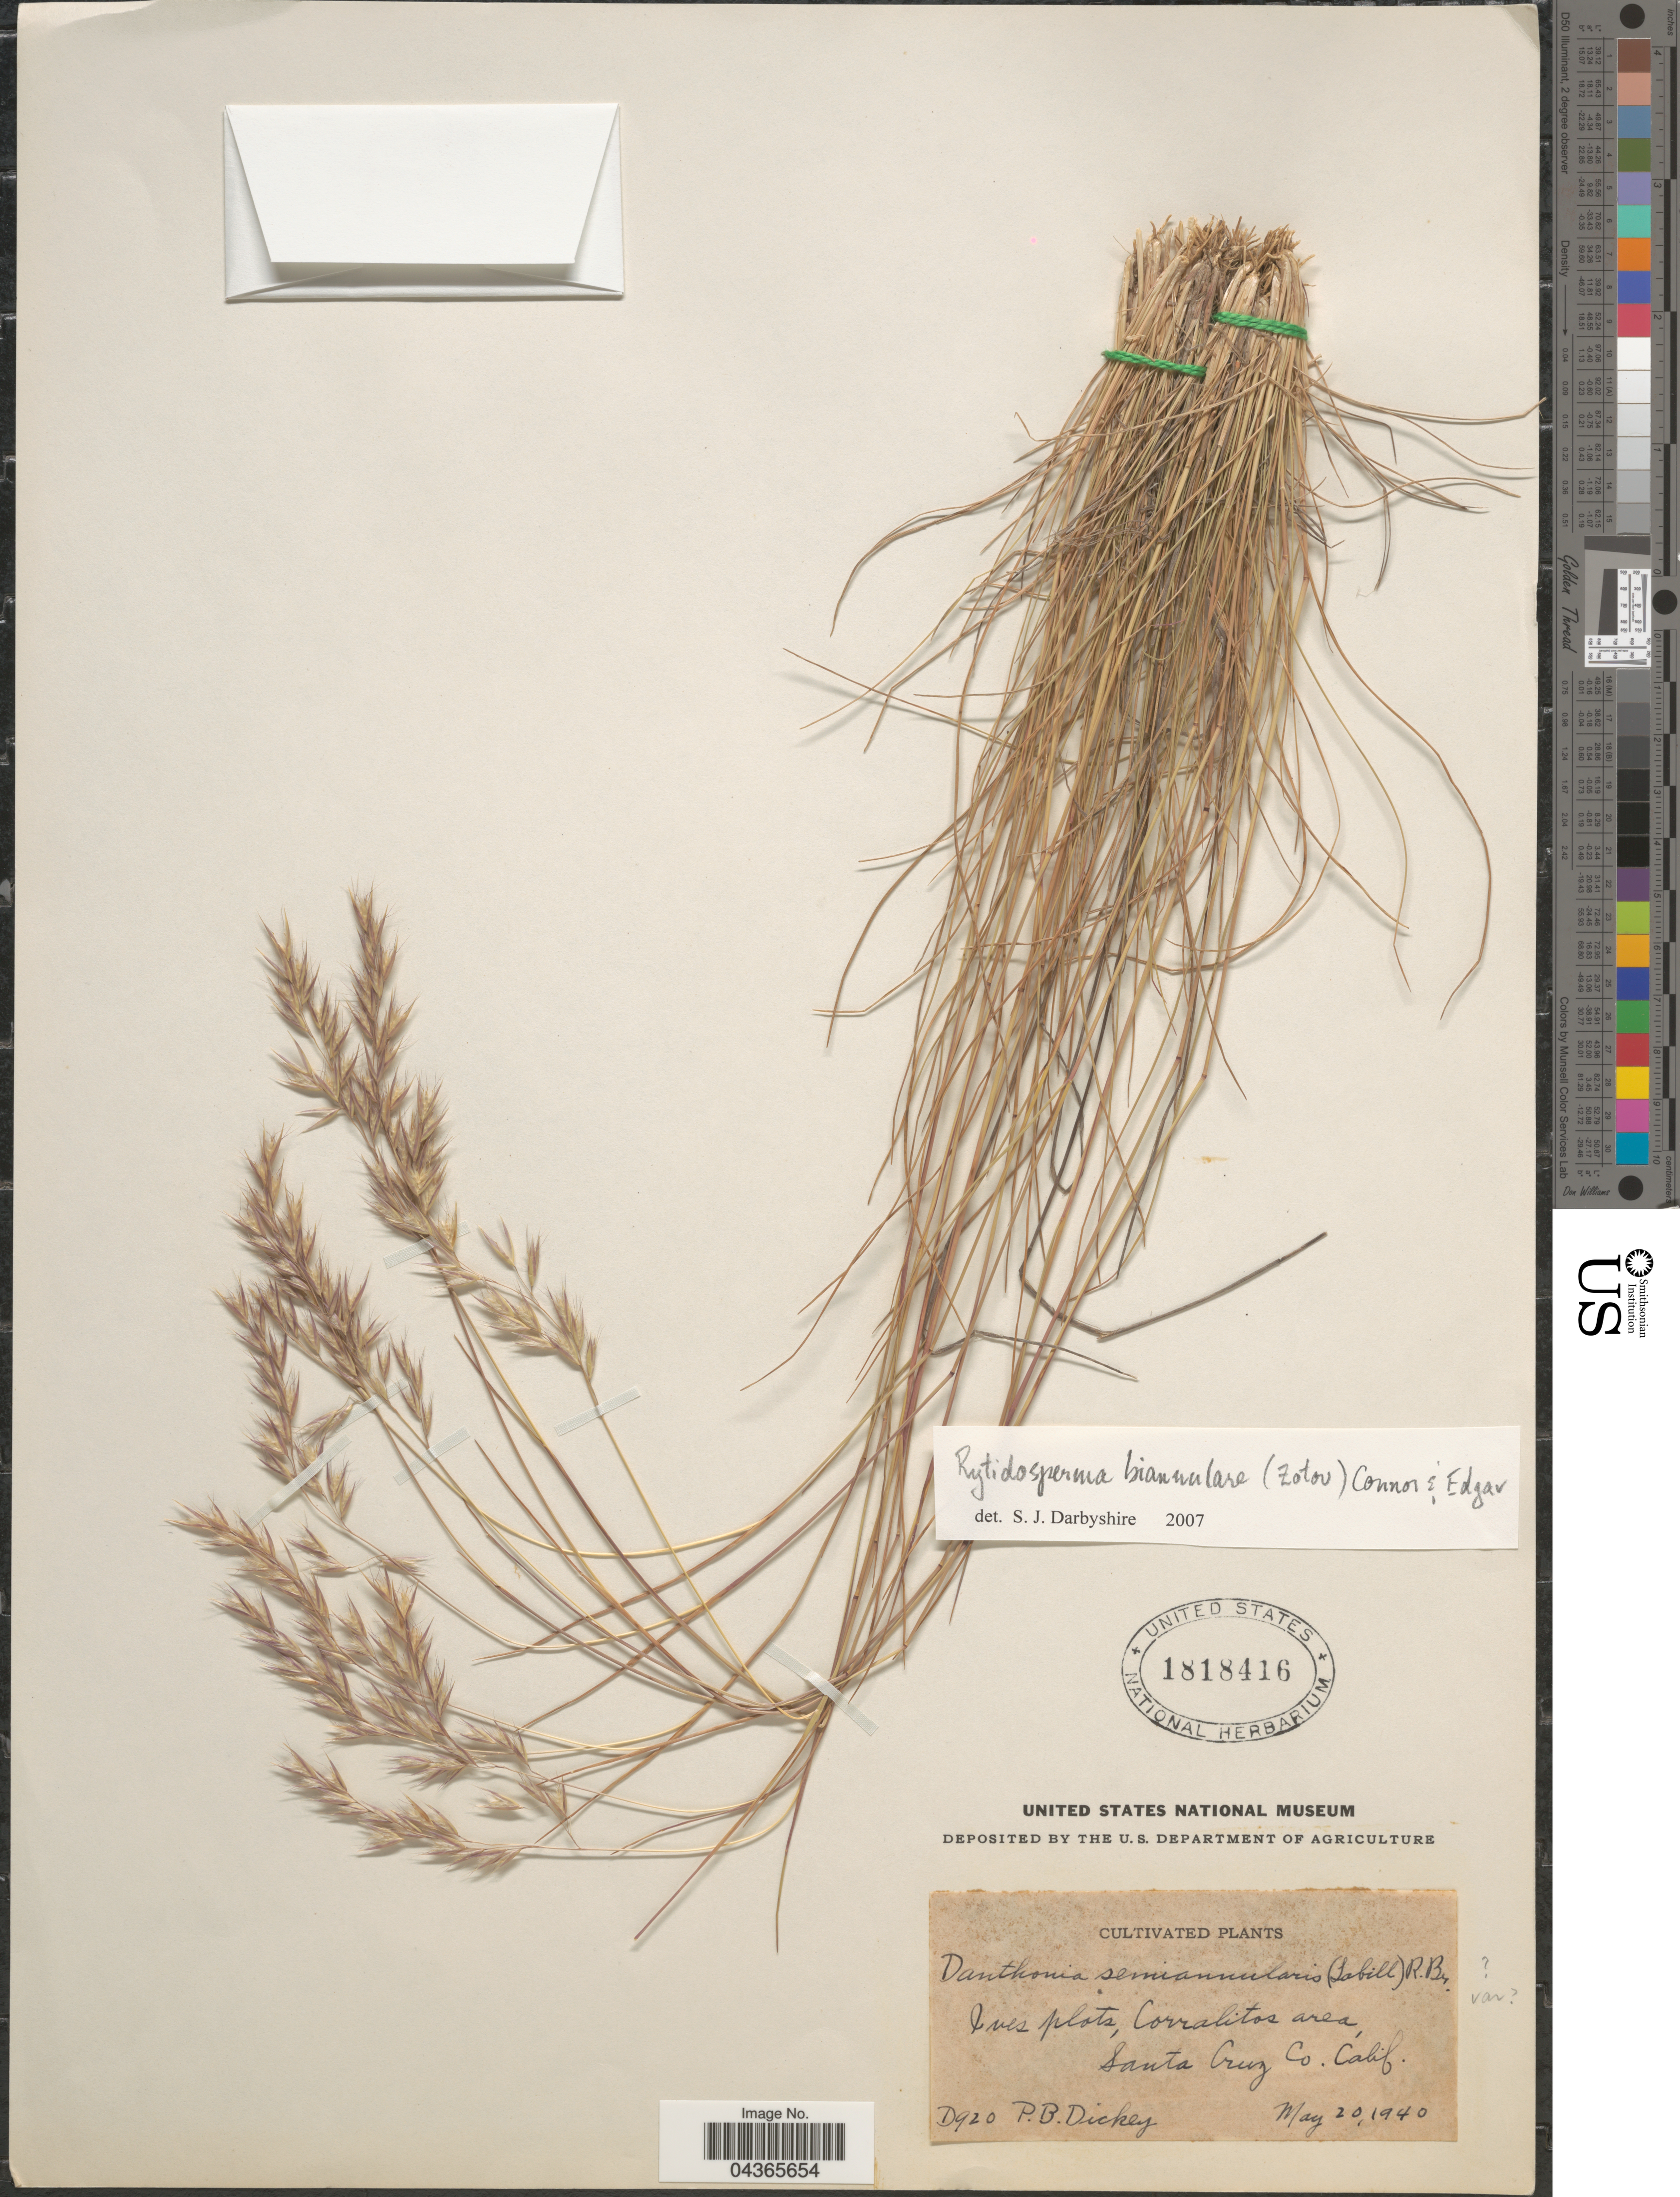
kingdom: Plantae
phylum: Tracheophyta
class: Liliopsida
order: Poales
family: Poaceae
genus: Rytidosperma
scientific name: Rytidosperma biannulare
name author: (Zotov) Connor & Edgar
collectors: P. Dickey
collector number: D920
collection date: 1940-05-20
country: United States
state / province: California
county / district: Santa Cruz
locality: Ives plots, Corralitos area, Santa Cruz Co.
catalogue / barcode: US 1818416